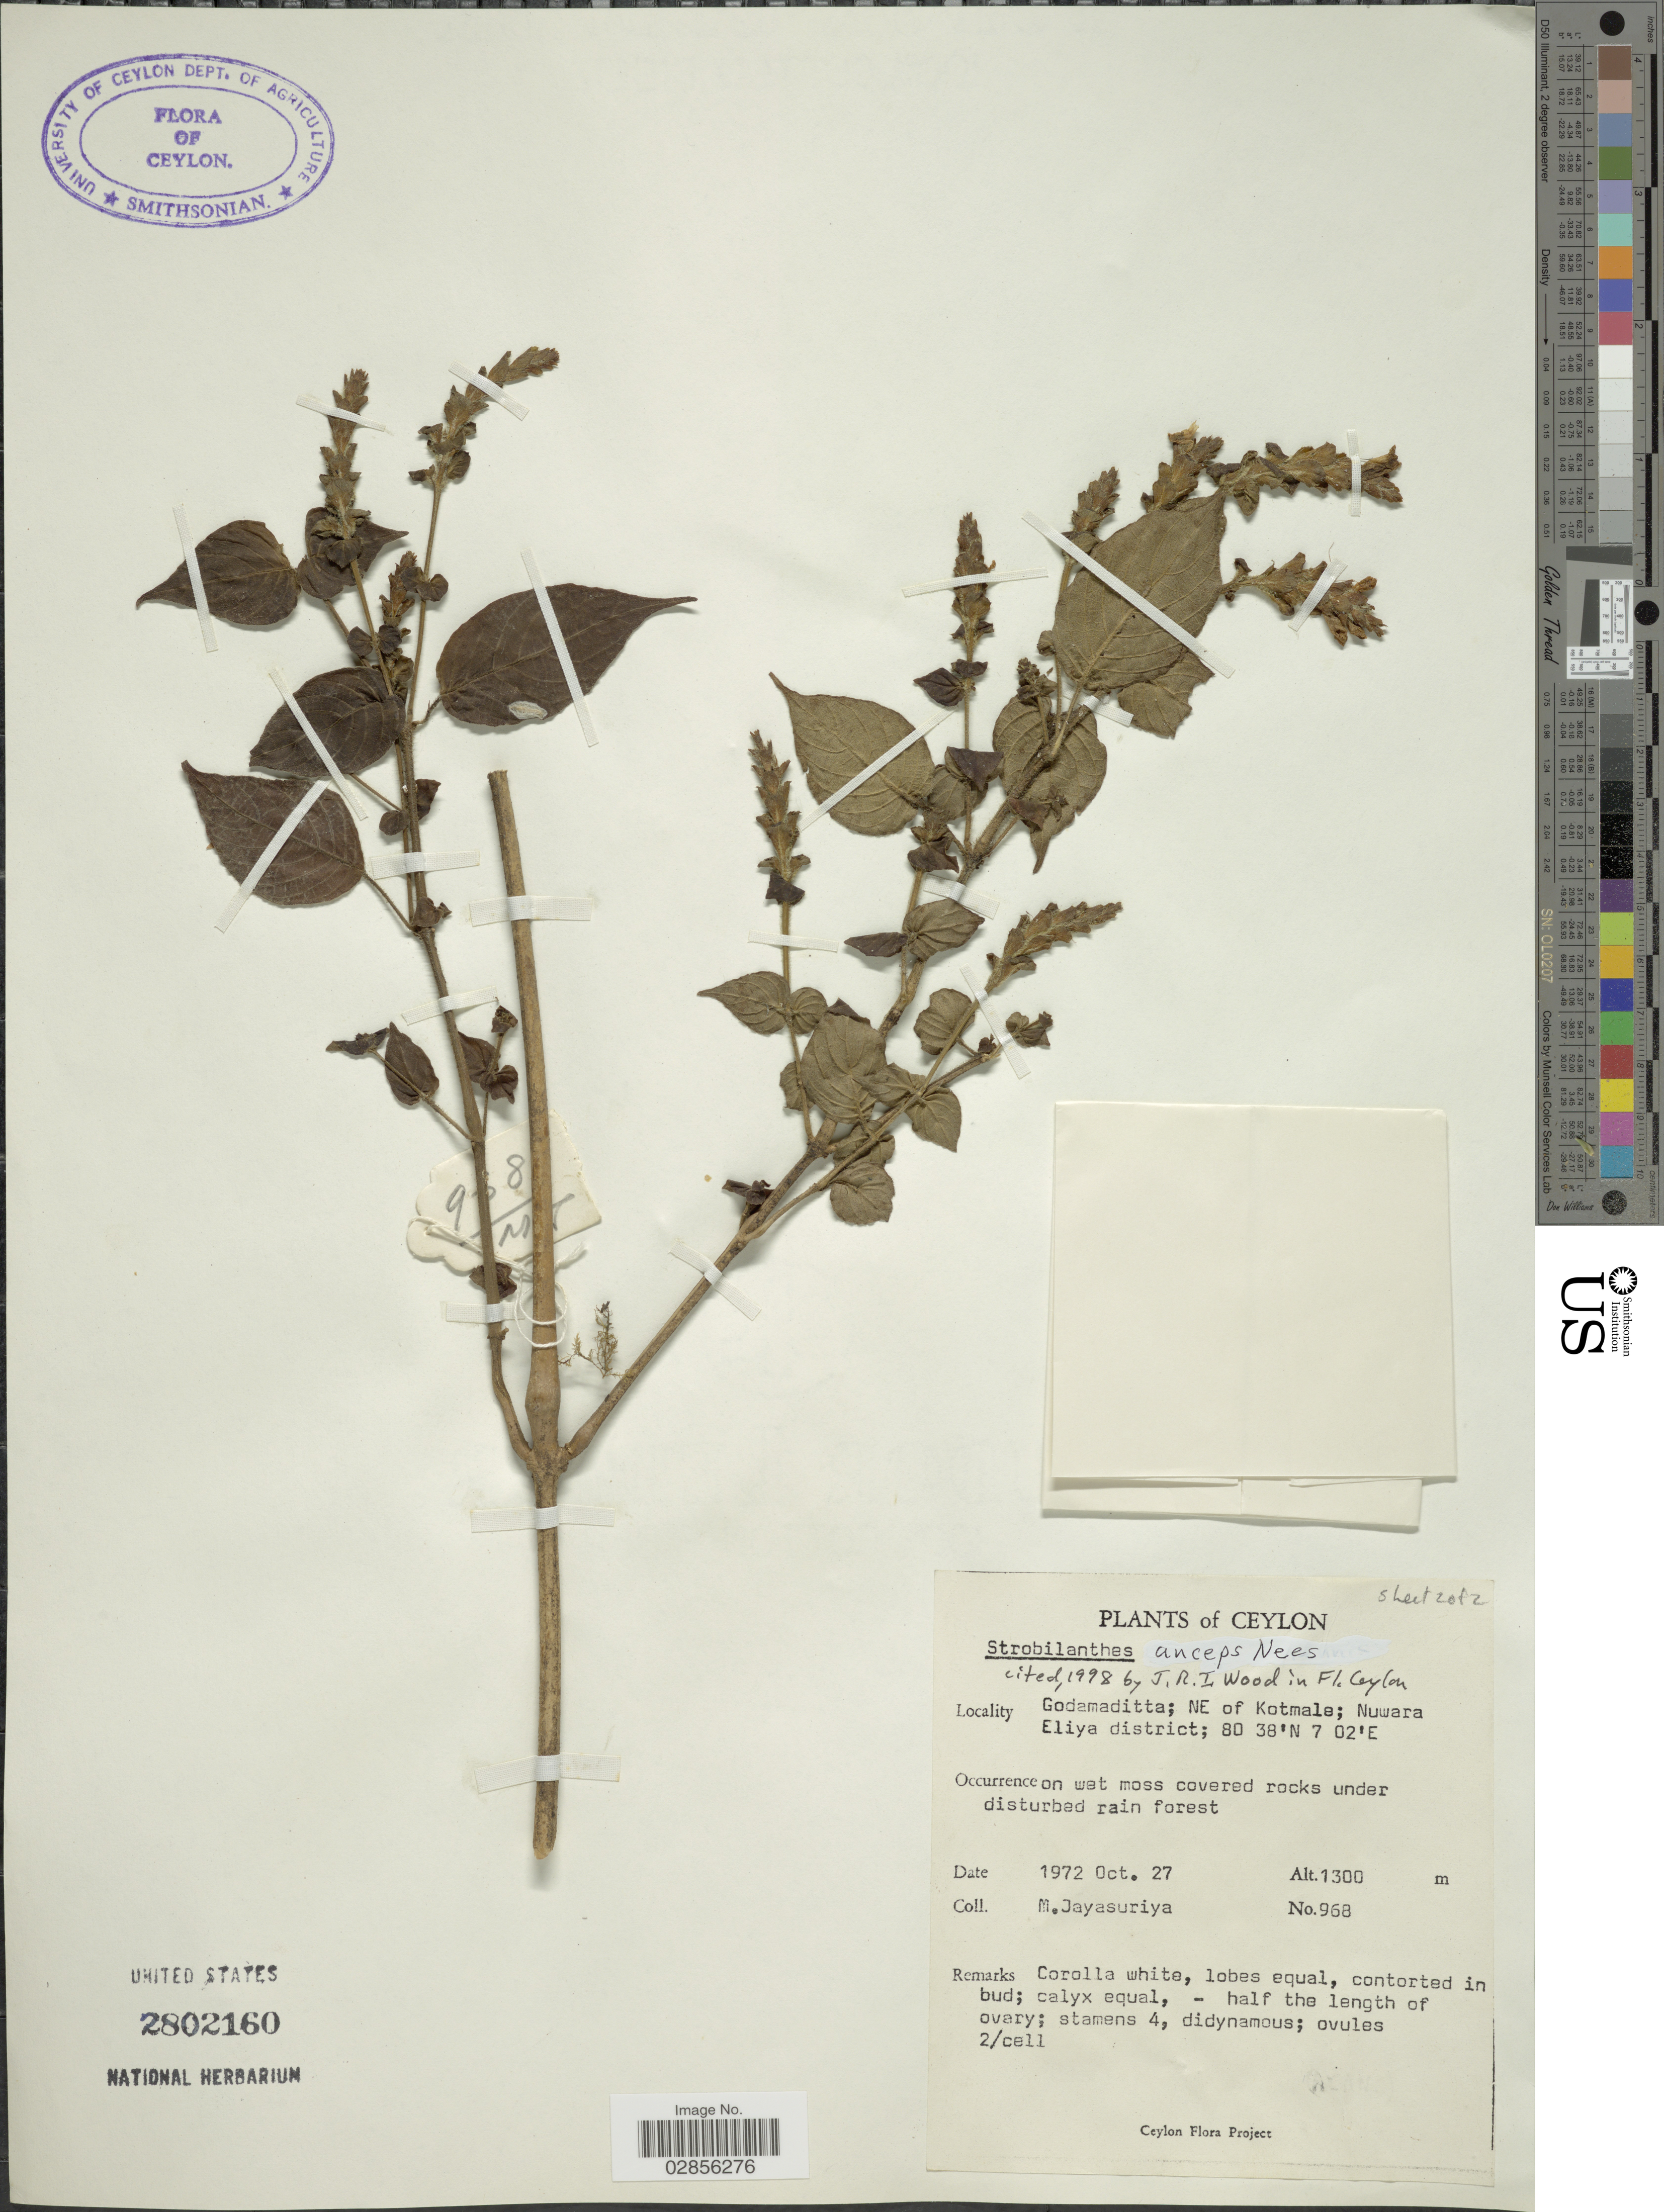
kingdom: Plantae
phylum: Tracheophyta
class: Magnoliopsida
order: Lamiales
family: Acanthaceae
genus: Strobilanthes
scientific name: Strobilanthes anceps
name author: Nees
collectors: M. Jayasuriya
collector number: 968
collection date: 1972-10-27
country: Sri Lanka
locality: Ceylon. Godamaditta; NE of Kotmale; Nuwara Eliya district.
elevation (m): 1300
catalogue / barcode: US 2802160